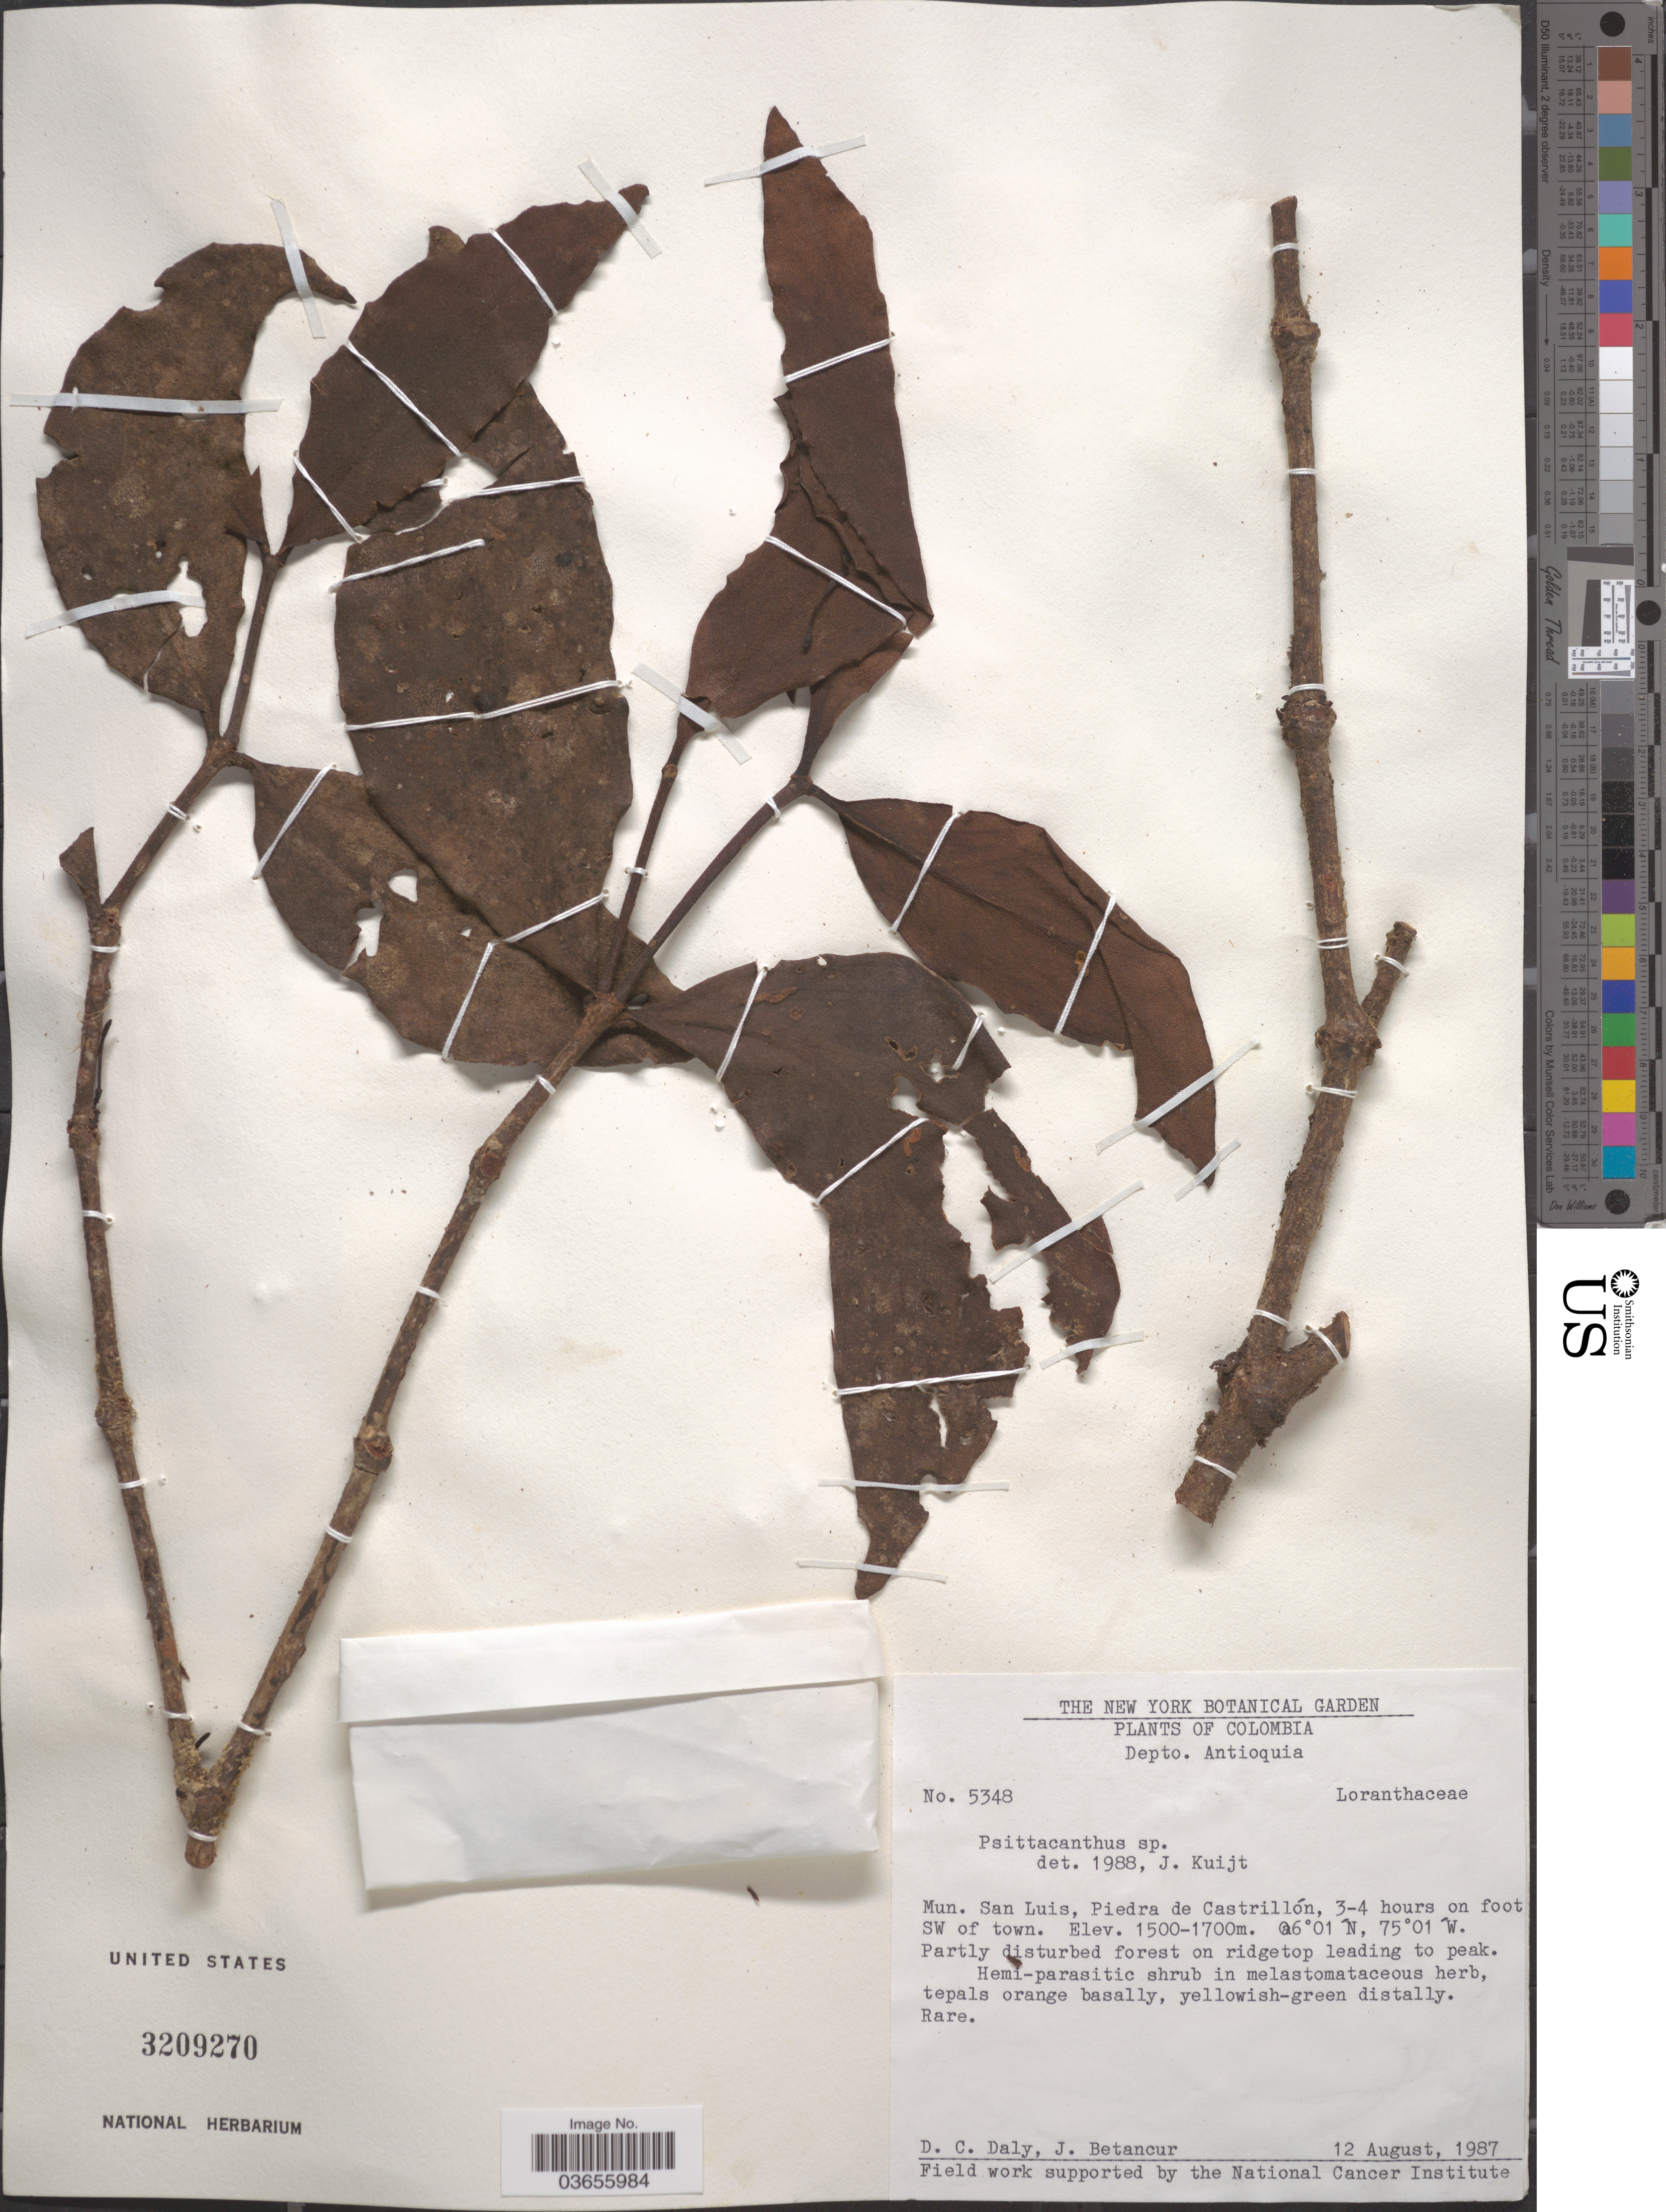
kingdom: Plantae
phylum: Tracheophyta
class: Magnoliopsida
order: Santalales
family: Loranthaceae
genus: Psittacanthus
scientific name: Psittacanthus sp.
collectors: D. C. Daly & J. Betancur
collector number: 5348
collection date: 1987-08-12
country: Colombia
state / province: Antioquia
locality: Depto. Antioquia. Mun. San Luis, Piedra de Castrillón, 3-4 hours on foot SW of town.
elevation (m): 1500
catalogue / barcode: US 3209270